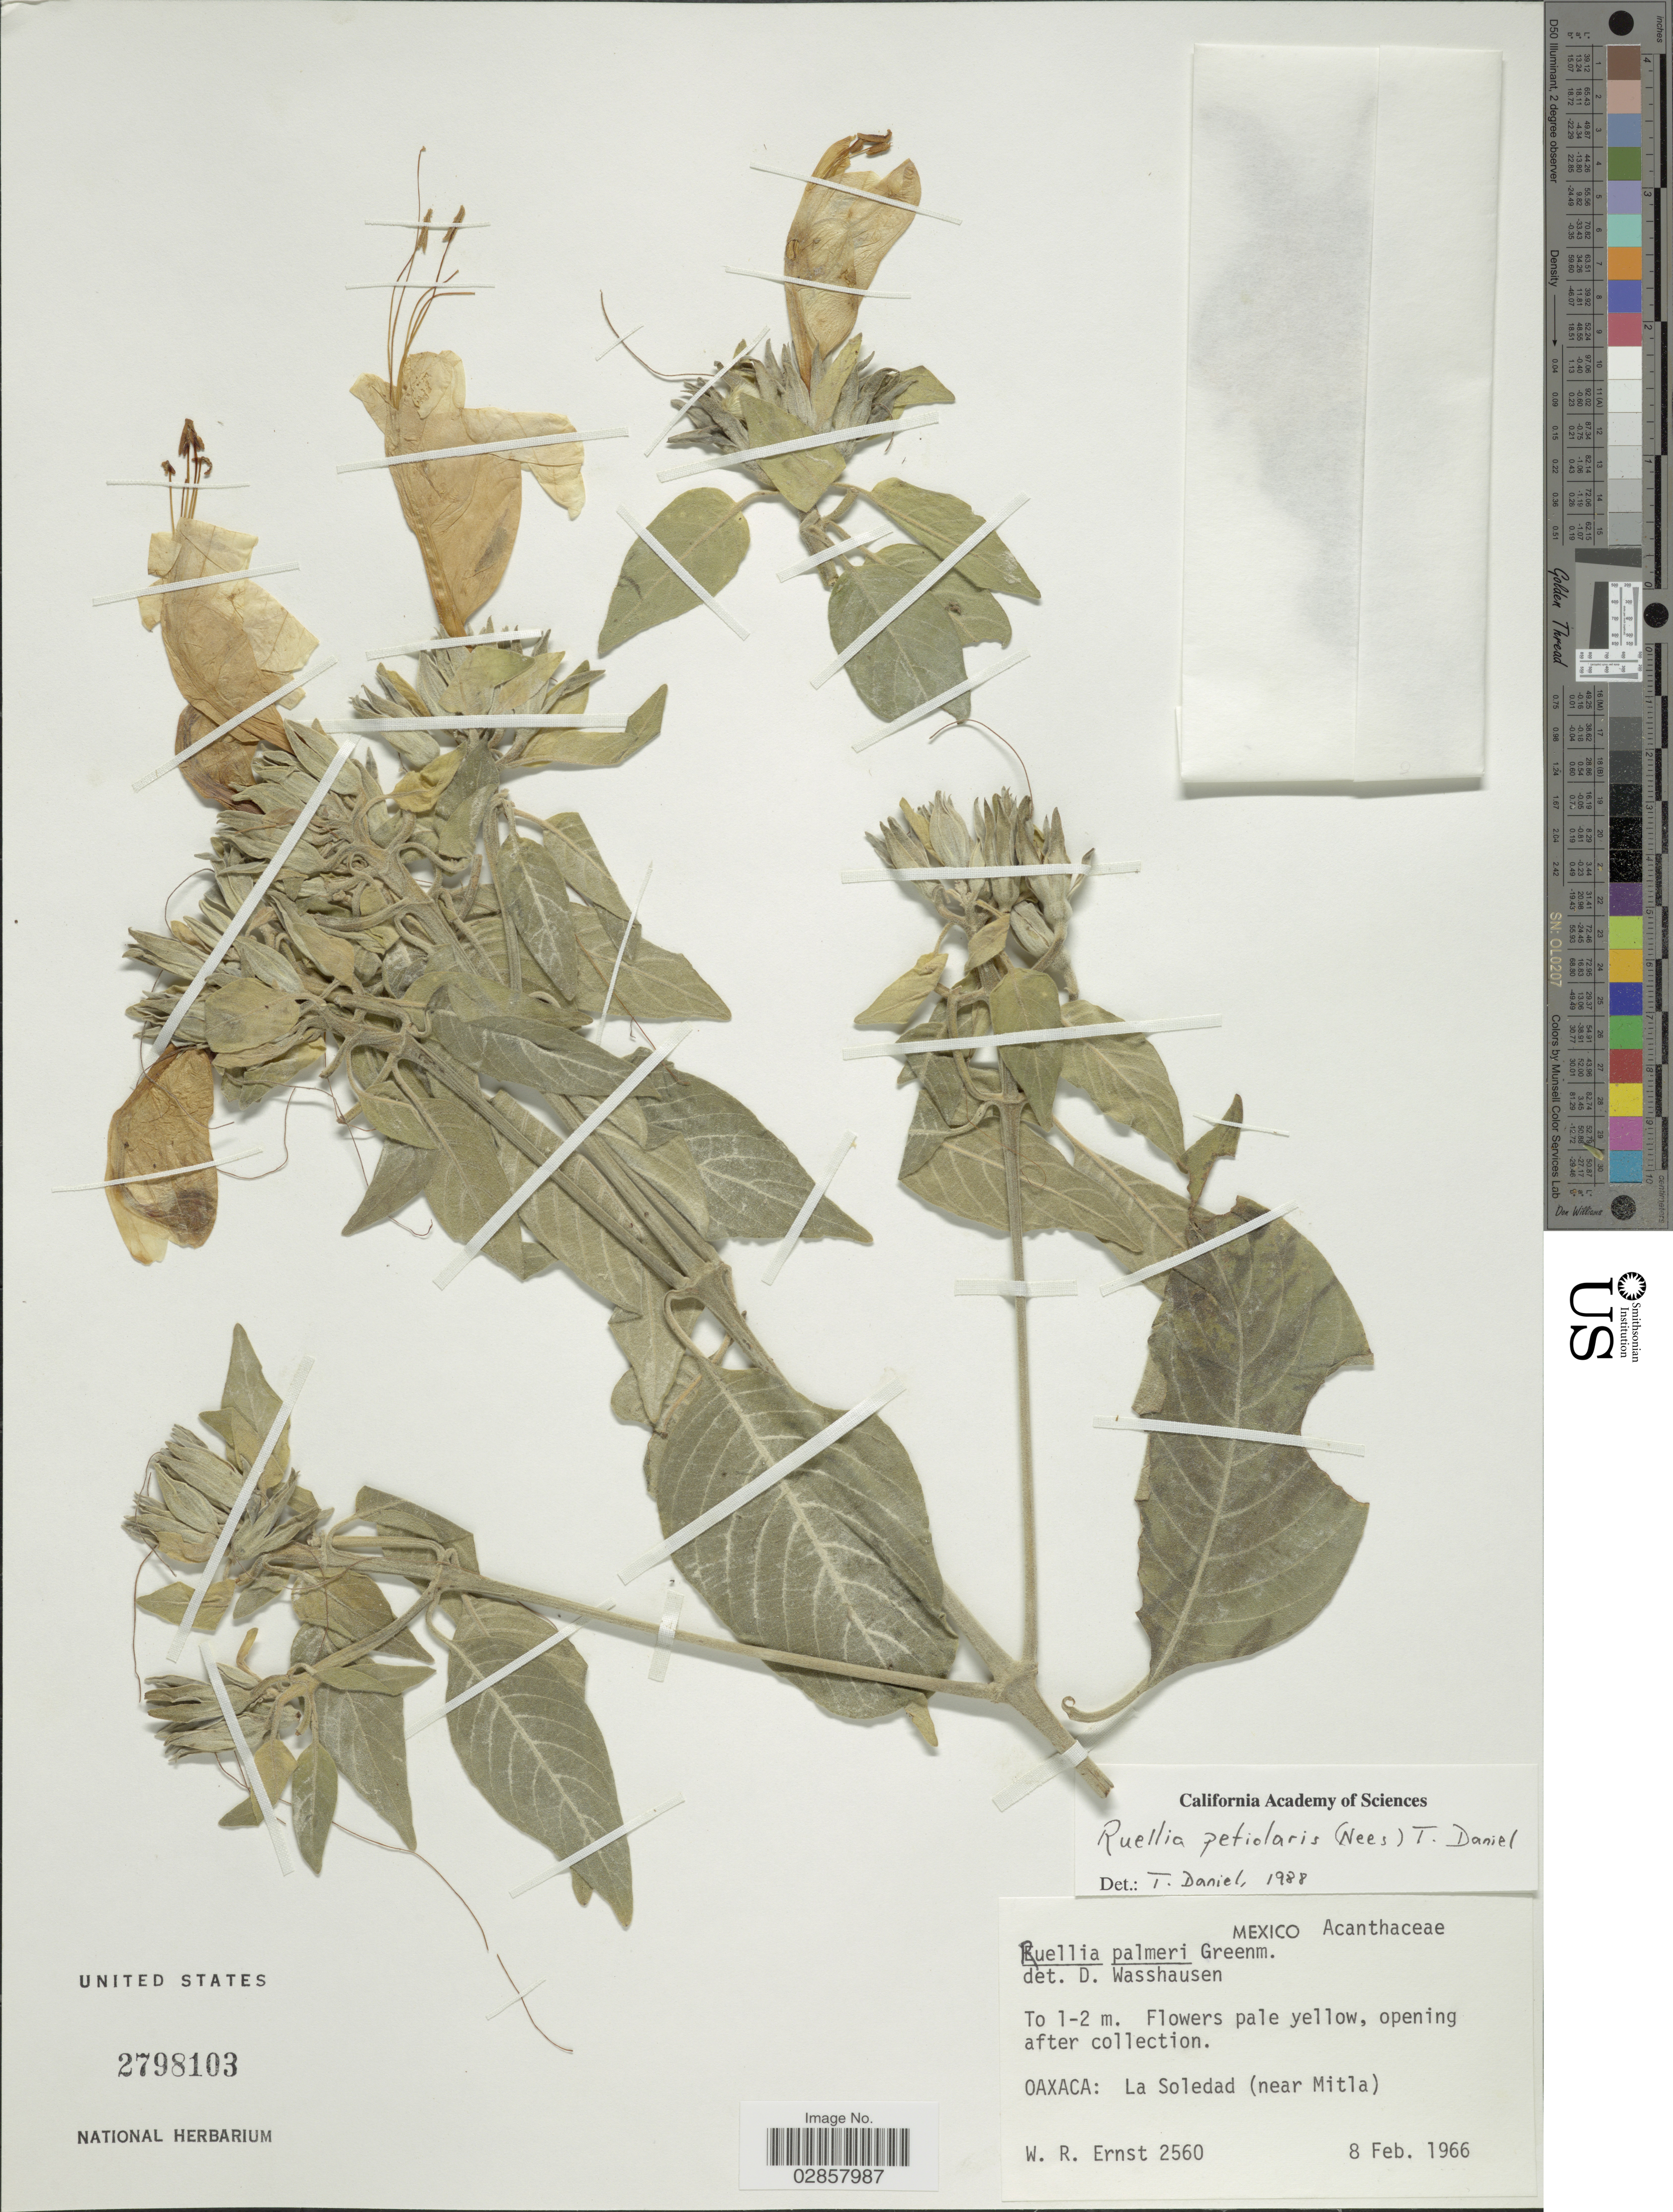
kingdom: Plantae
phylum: Tracheophyta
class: Magnoliopsida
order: Lamiales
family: Acanthaceae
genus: Ruellia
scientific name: Ruellia petiolaris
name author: (Nees) T.F. Daniel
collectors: W. R. Ernst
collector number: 2560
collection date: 1966-02-08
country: Mexico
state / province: Oaxaca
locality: La Soledad (Near Mitla).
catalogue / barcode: US 2798103